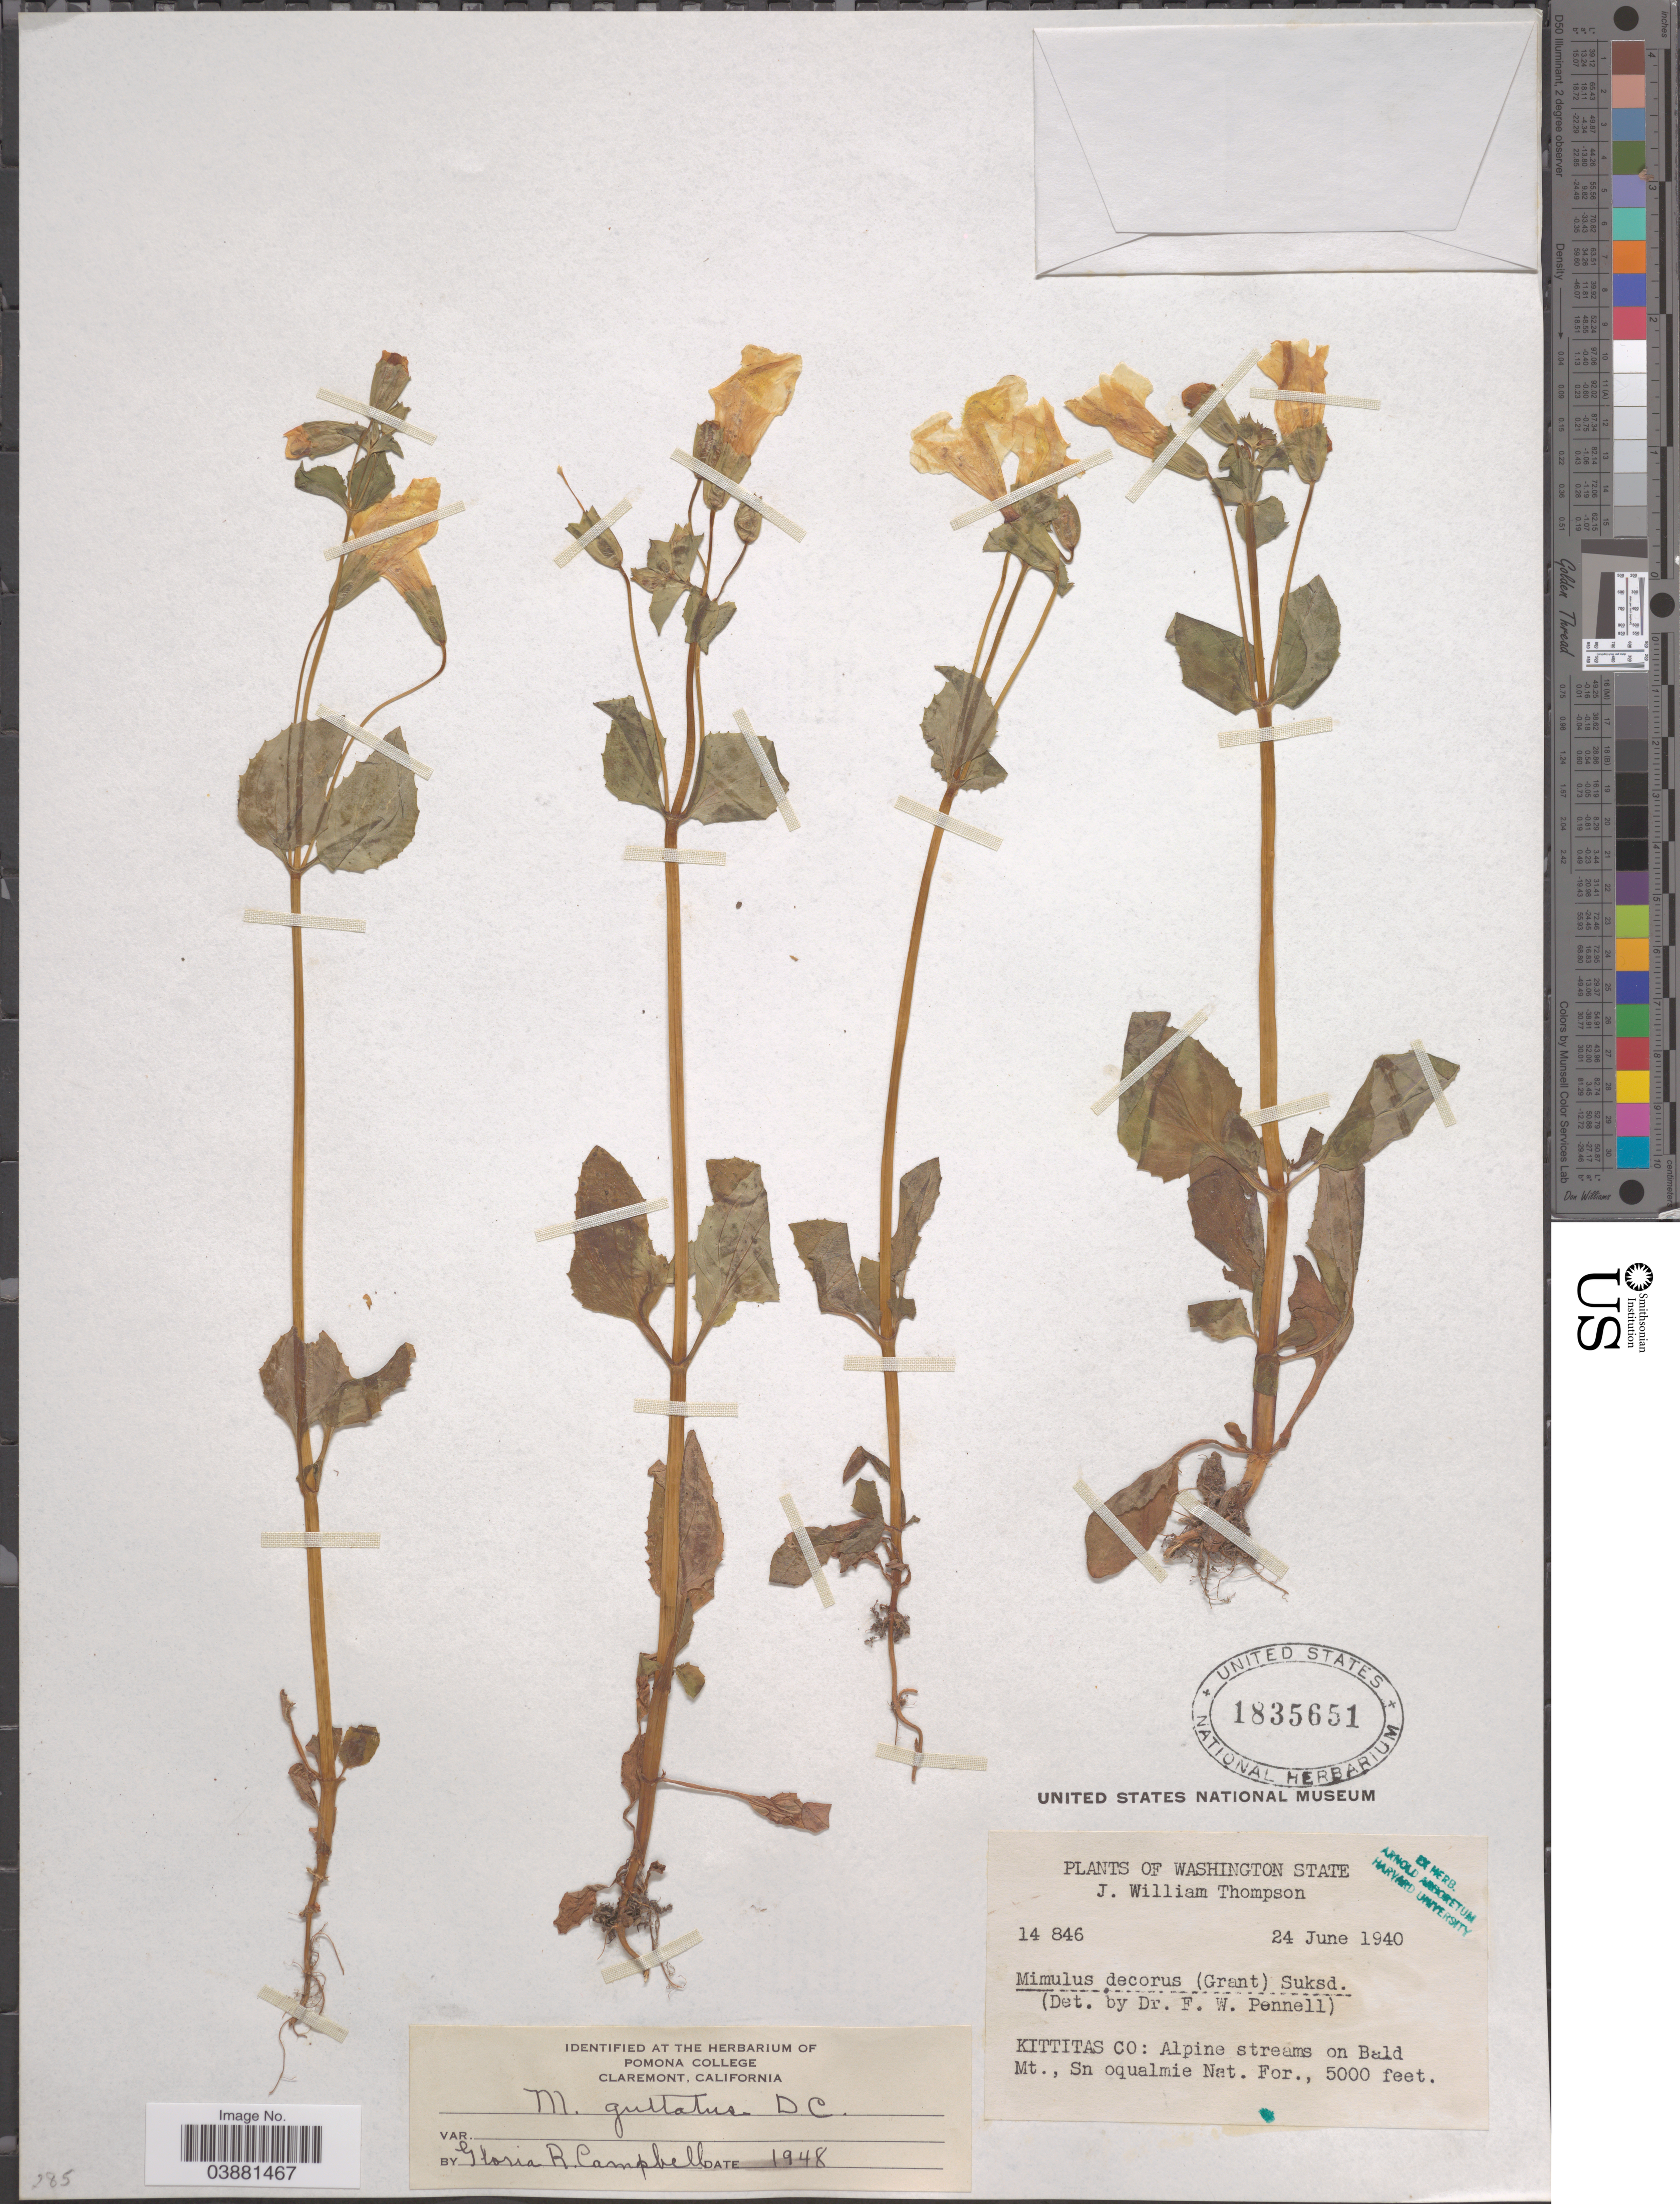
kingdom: Plantae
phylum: Tracheophyta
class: Magnoliopsida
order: Lamiales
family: Phrymaceae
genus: Mimulus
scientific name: Mimulus guttatus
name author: DC.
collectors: J. W. Thompson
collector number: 14846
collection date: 1940-06-24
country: United States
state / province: Washington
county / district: Kittitas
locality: Kittitas Co: Alpine streams on Bald Mt., Sn oqualmie Nat. For.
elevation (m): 1524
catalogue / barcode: US 1835651